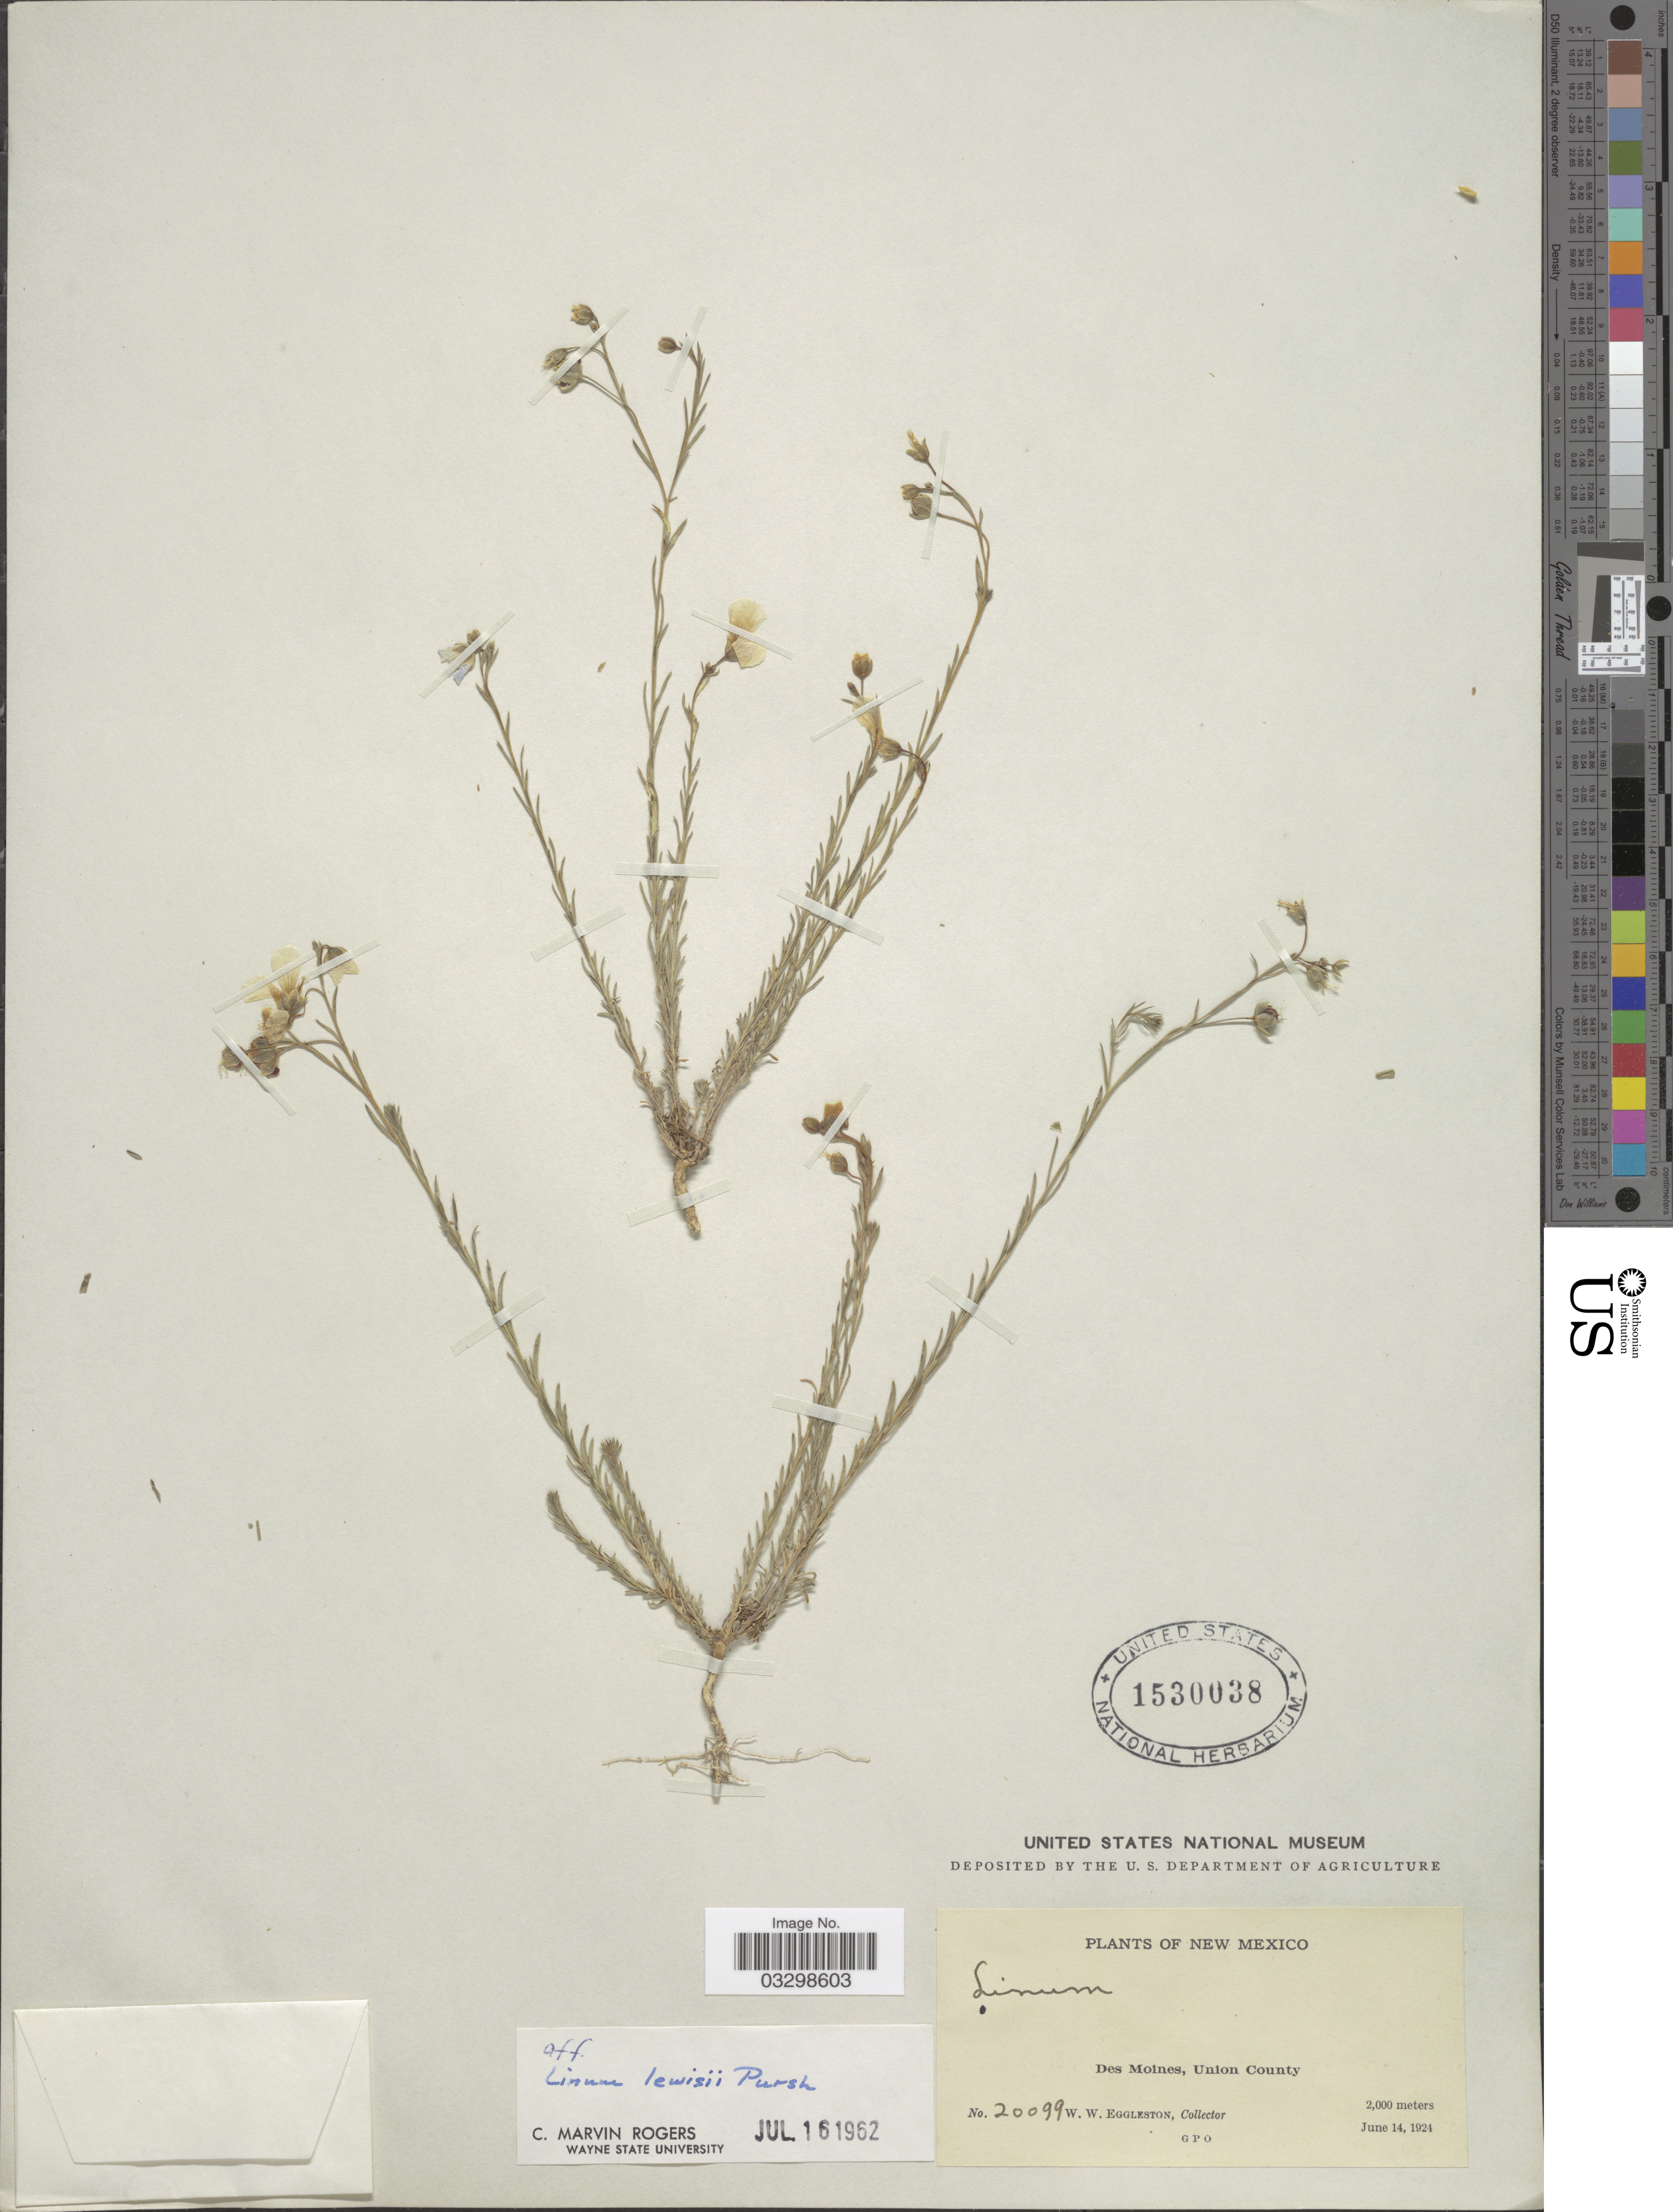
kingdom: Plantae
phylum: Tracheophyta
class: Magnoliopsida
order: Malpighiales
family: Linaceae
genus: Linum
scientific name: Linum lewisii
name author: Pursh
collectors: W. W. Eggleston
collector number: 20099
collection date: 1924-06-14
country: United States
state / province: New Mexico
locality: Des Moines, Union County.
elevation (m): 2000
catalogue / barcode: US 1530038